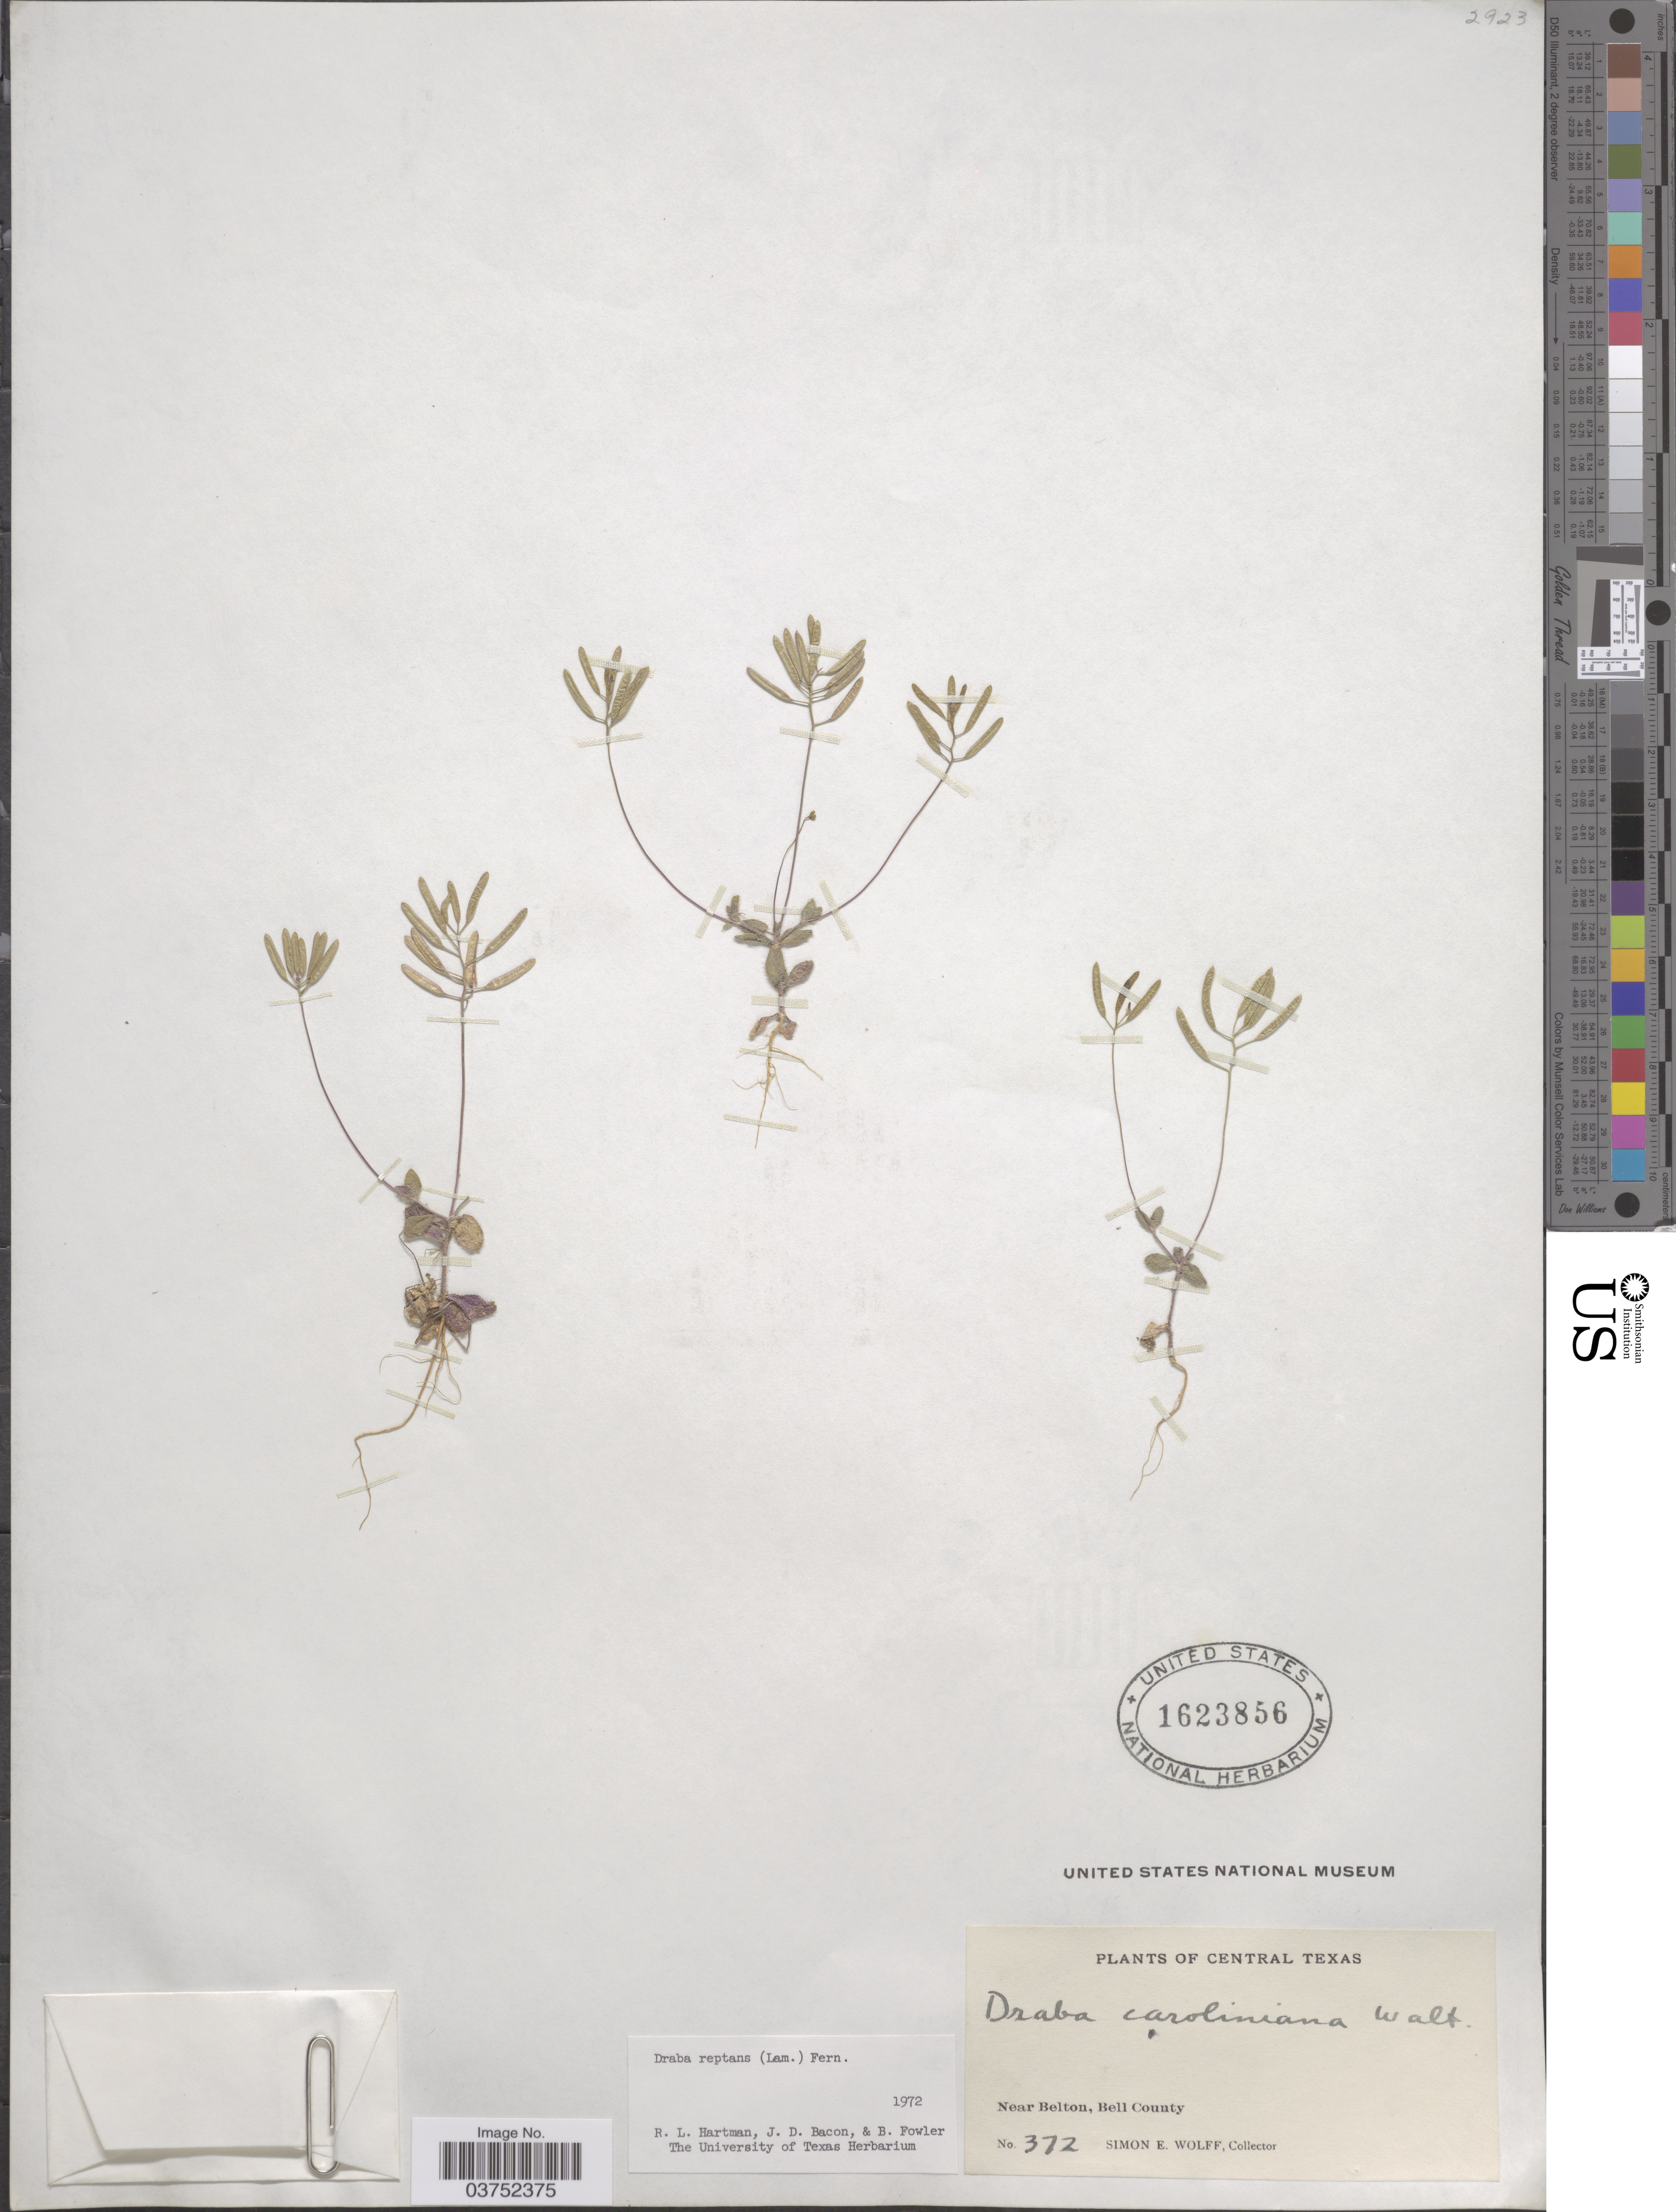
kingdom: Plantae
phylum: Tracheophyta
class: Magnoliopsida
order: Brassicales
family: Brassicaceae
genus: Draba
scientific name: Draba reptans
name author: (Lam.) Fernald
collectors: S. E. Wolff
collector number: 372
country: United States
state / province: Texas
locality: Central Texas. Near Belton, Bell County.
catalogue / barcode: US 1623856